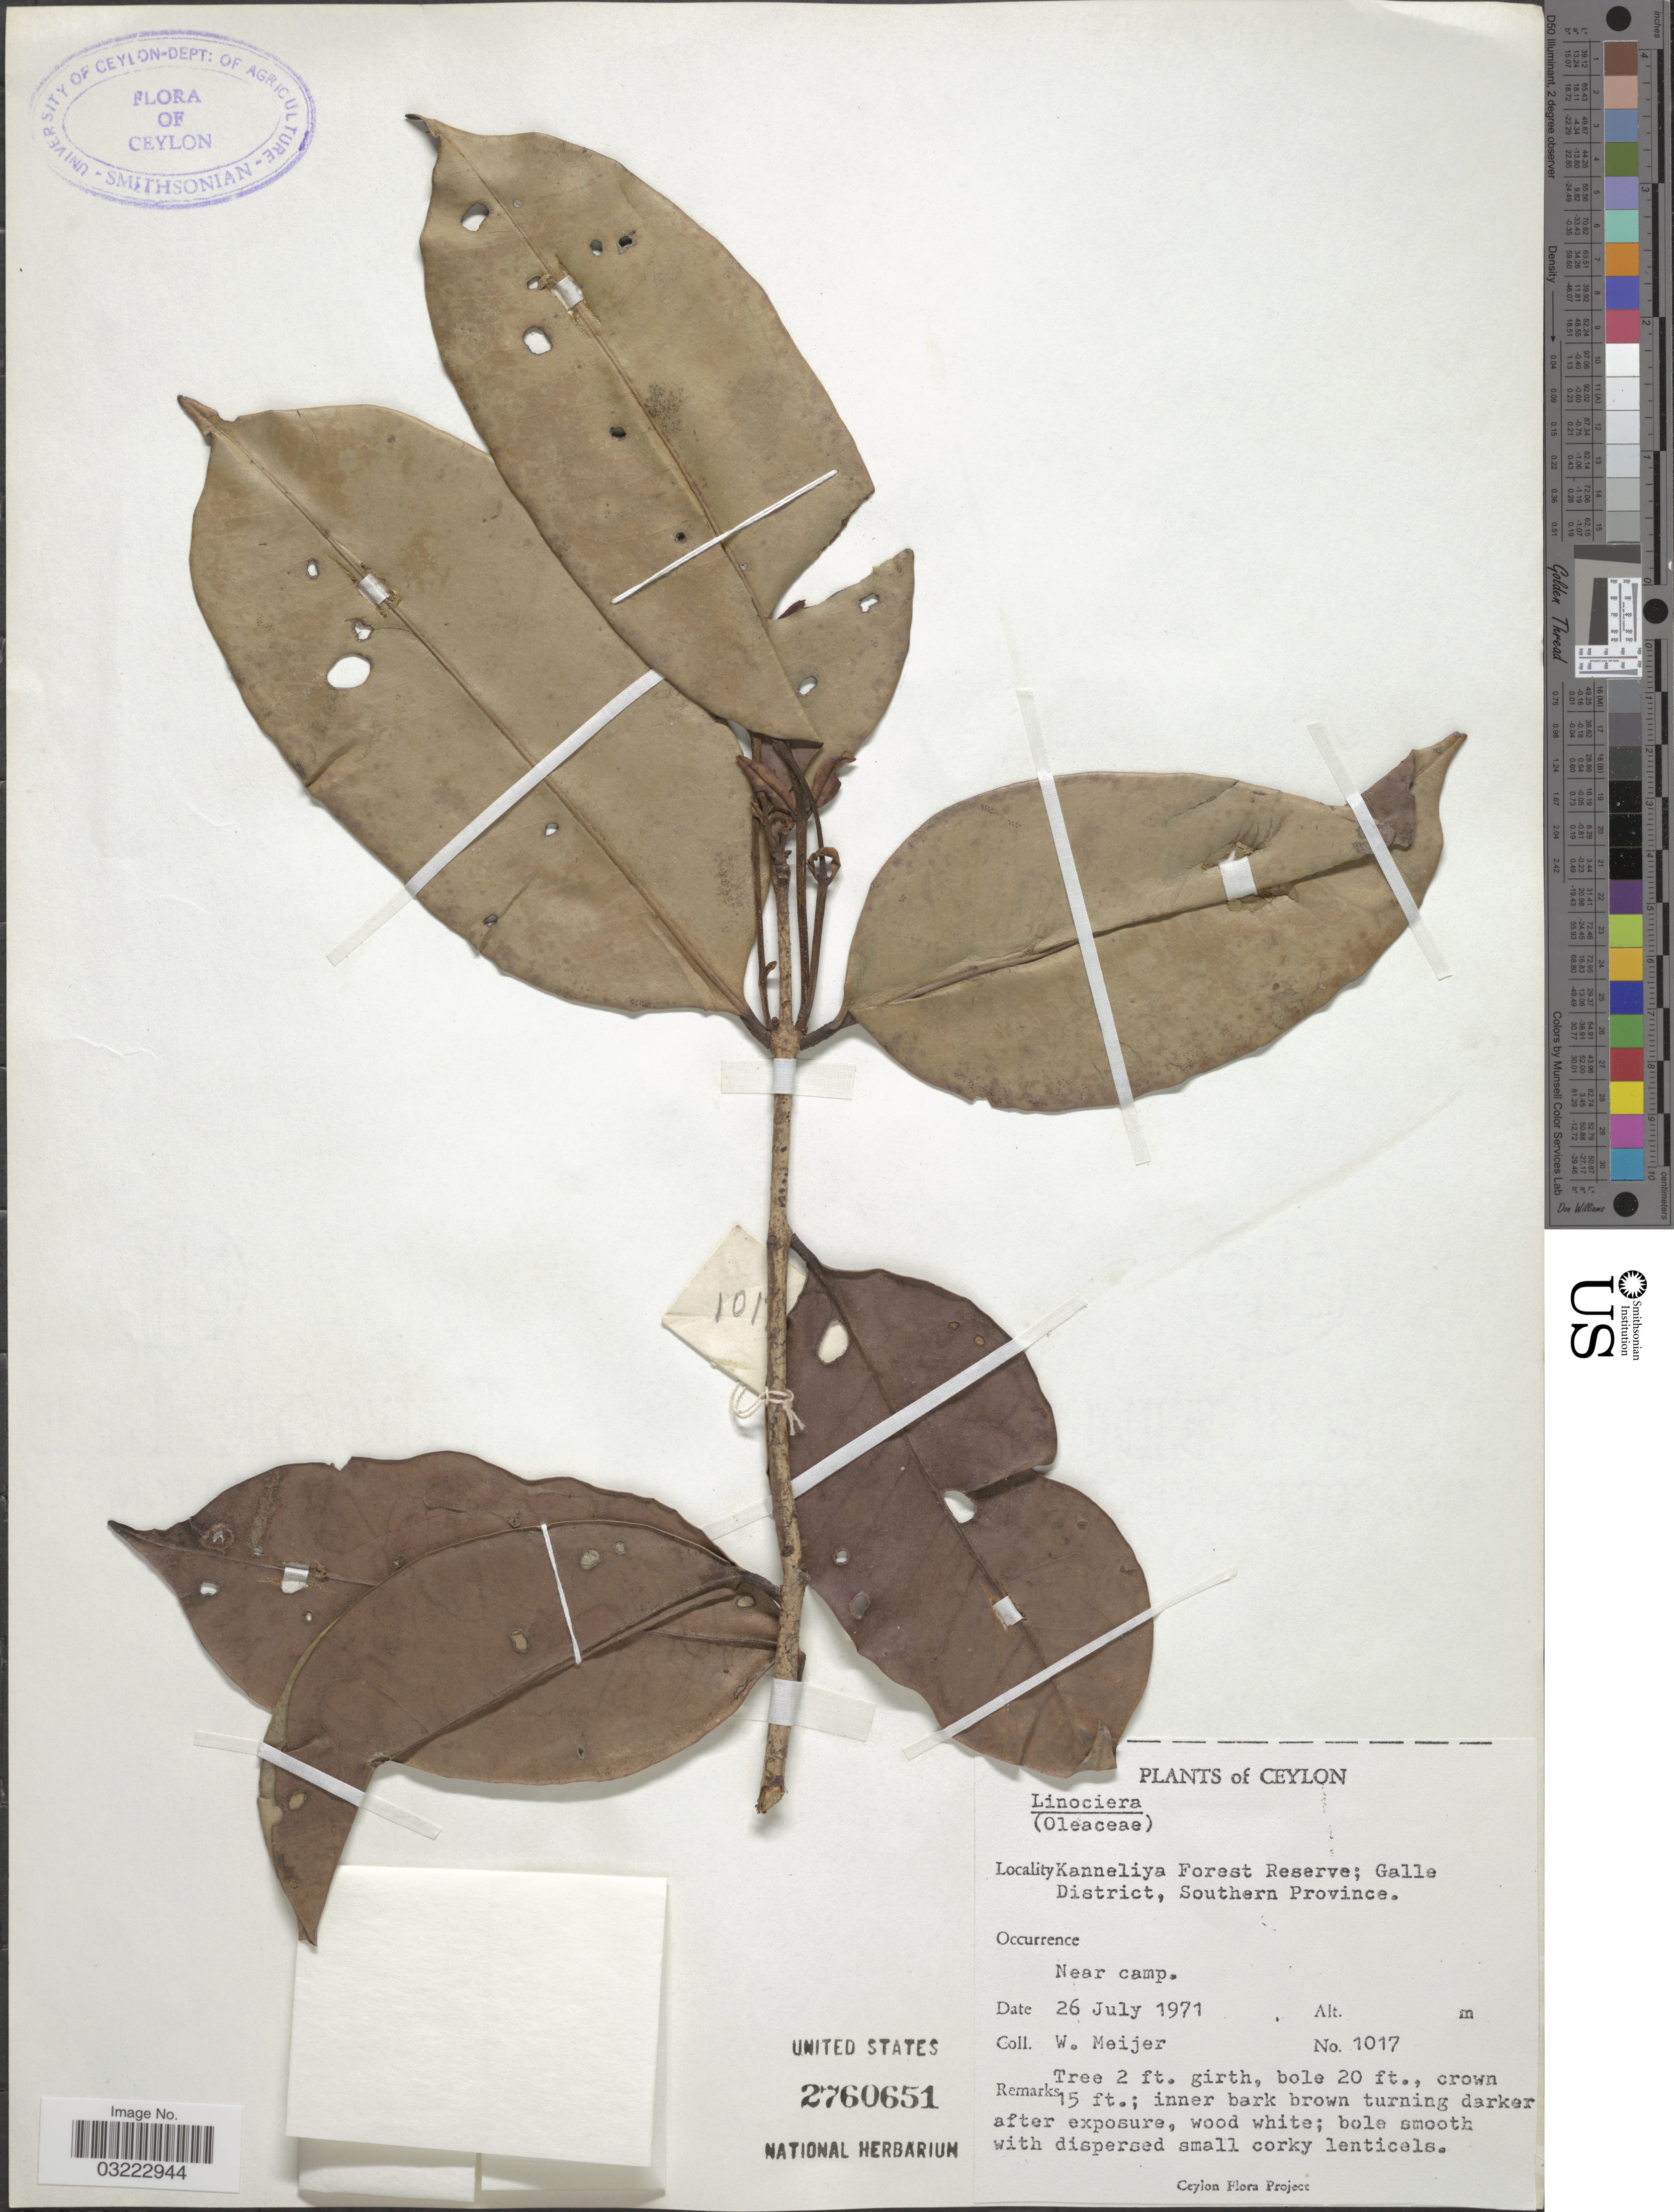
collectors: W. Meijer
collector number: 1017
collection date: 1971-07-26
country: Sri Lanka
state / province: Southern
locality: Ceylon. Kanneliya Forest Reserve; Galle District.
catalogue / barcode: US 2760651